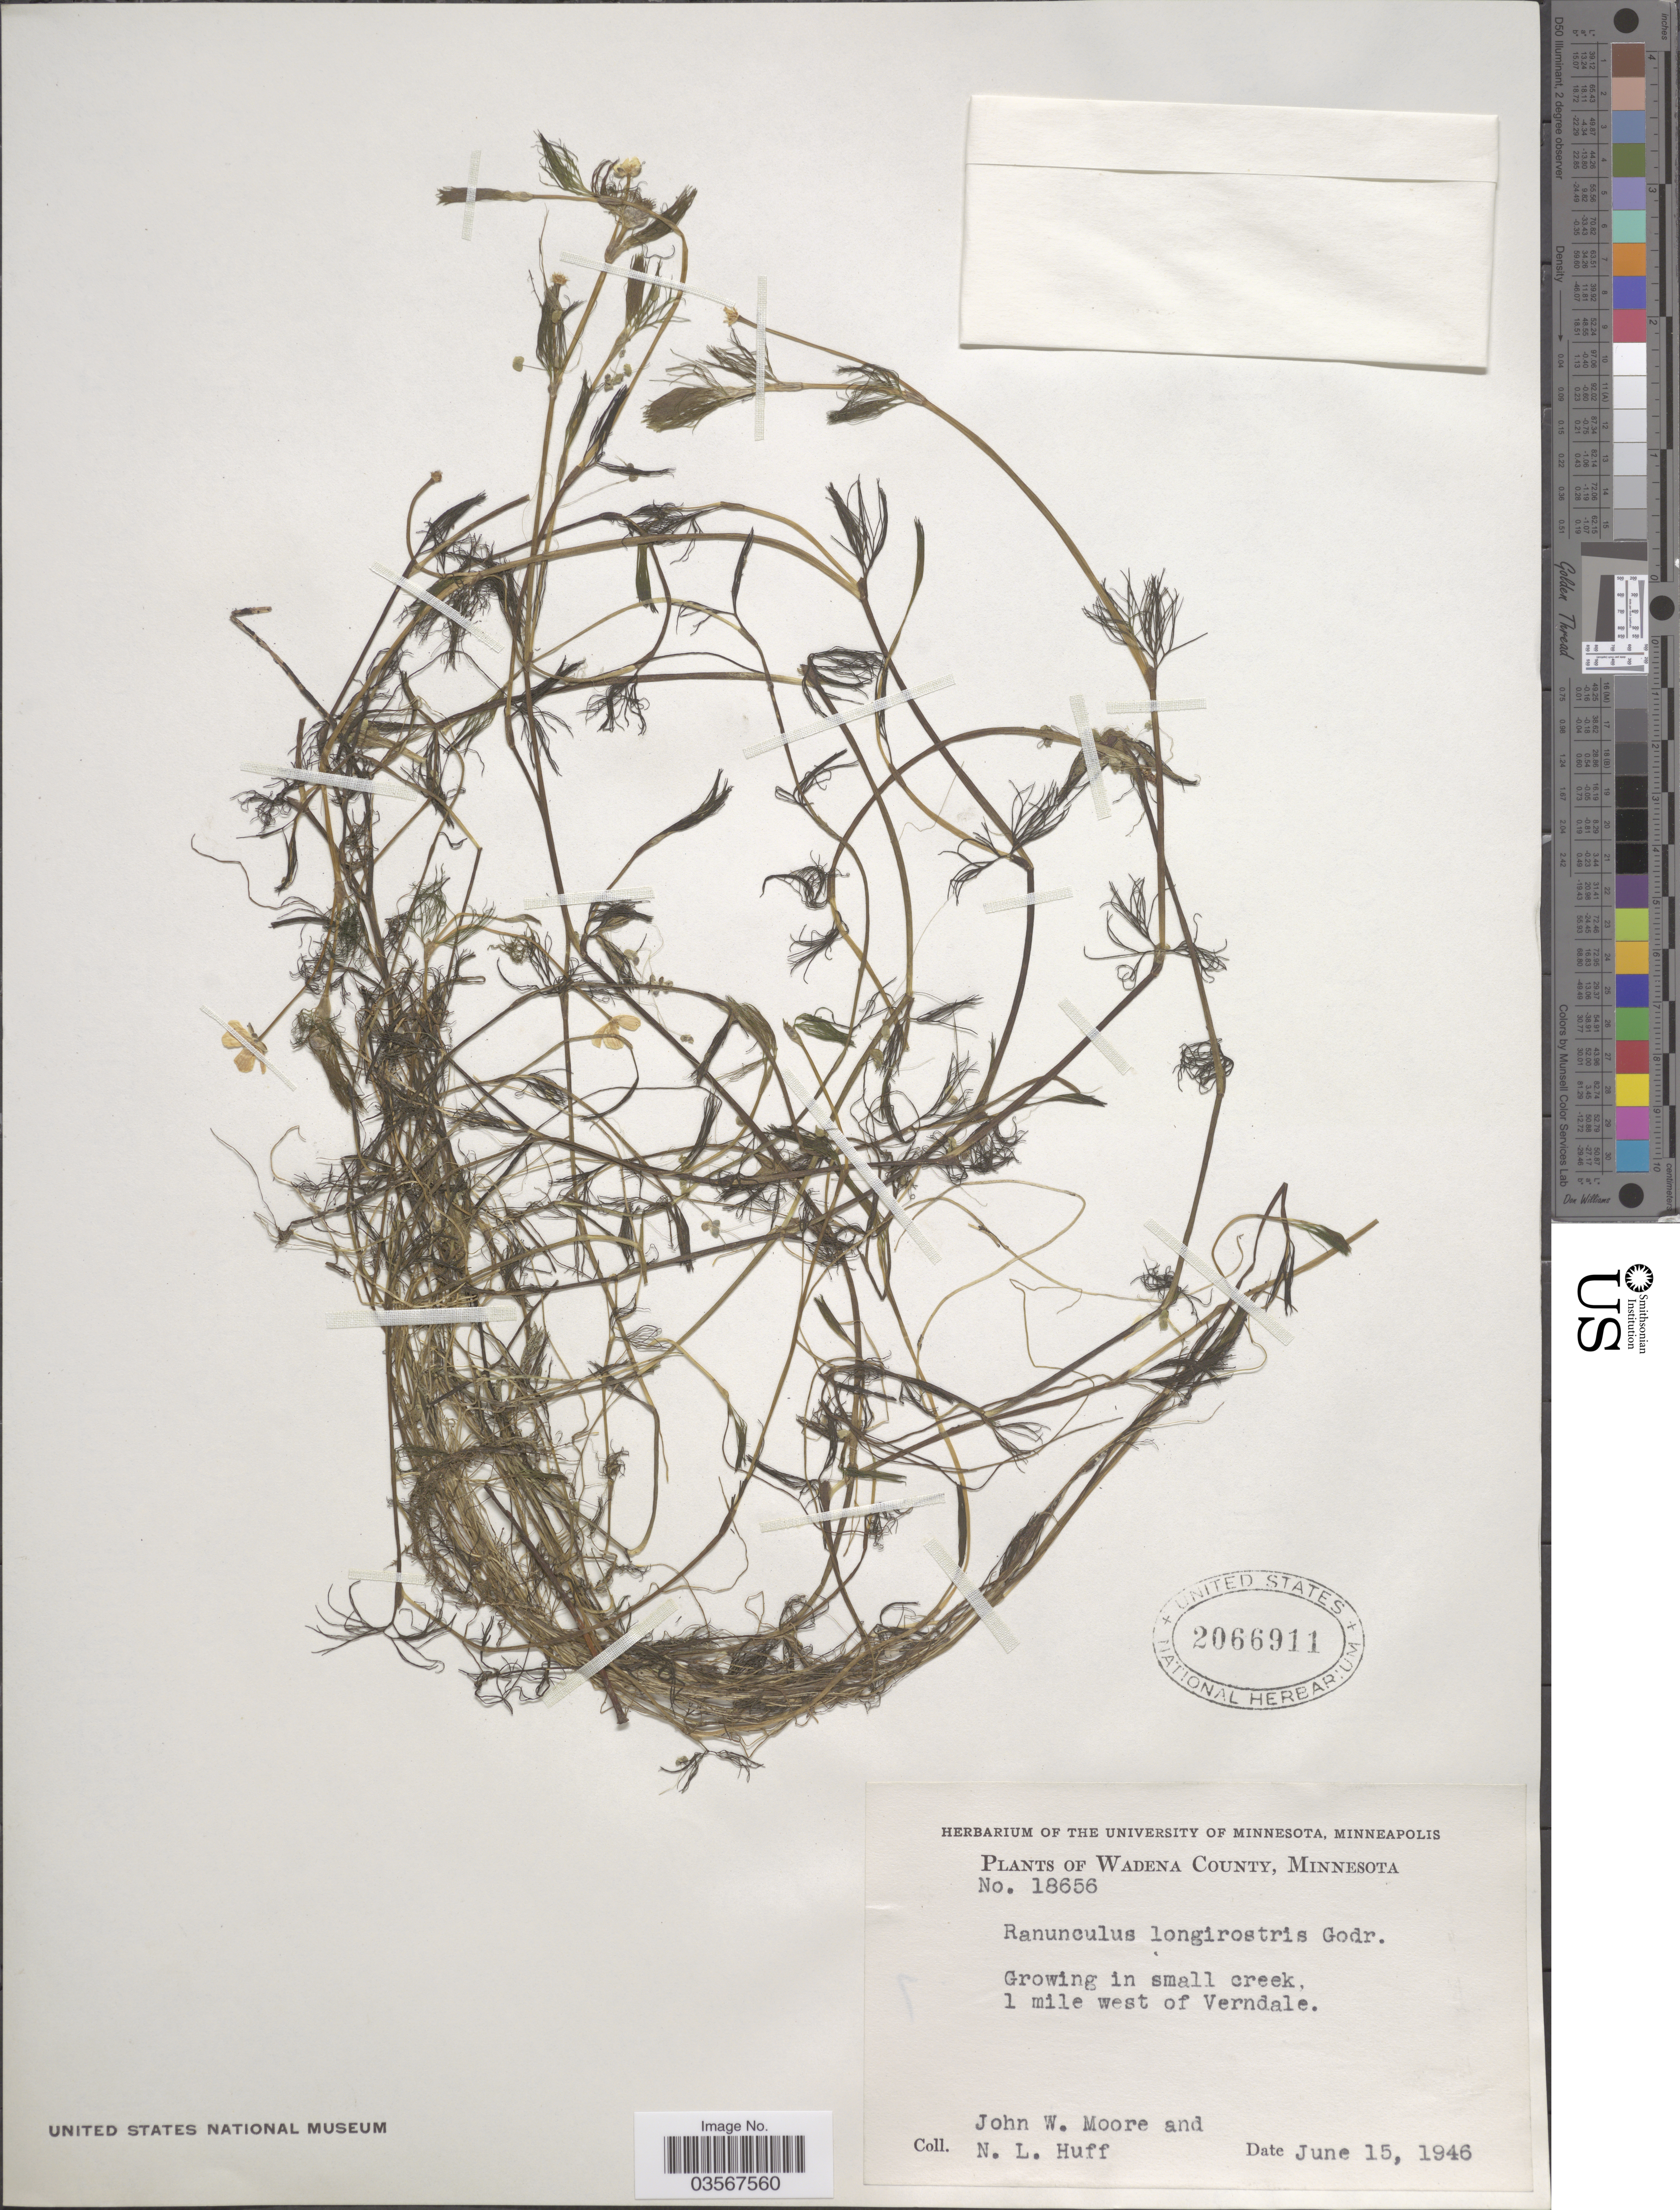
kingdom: Plantae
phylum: Tracheophyta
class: Magnoliopsida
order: Ranunculales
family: Ranunculaceae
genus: Ranunculus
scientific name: Ranunculus longirostris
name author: Godr.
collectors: J. Moore & N. Huff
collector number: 18656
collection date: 1946-06-15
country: United States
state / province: Minnesota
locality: Wadena County. 1 mile west of Verndale.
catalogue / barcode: US 2066911